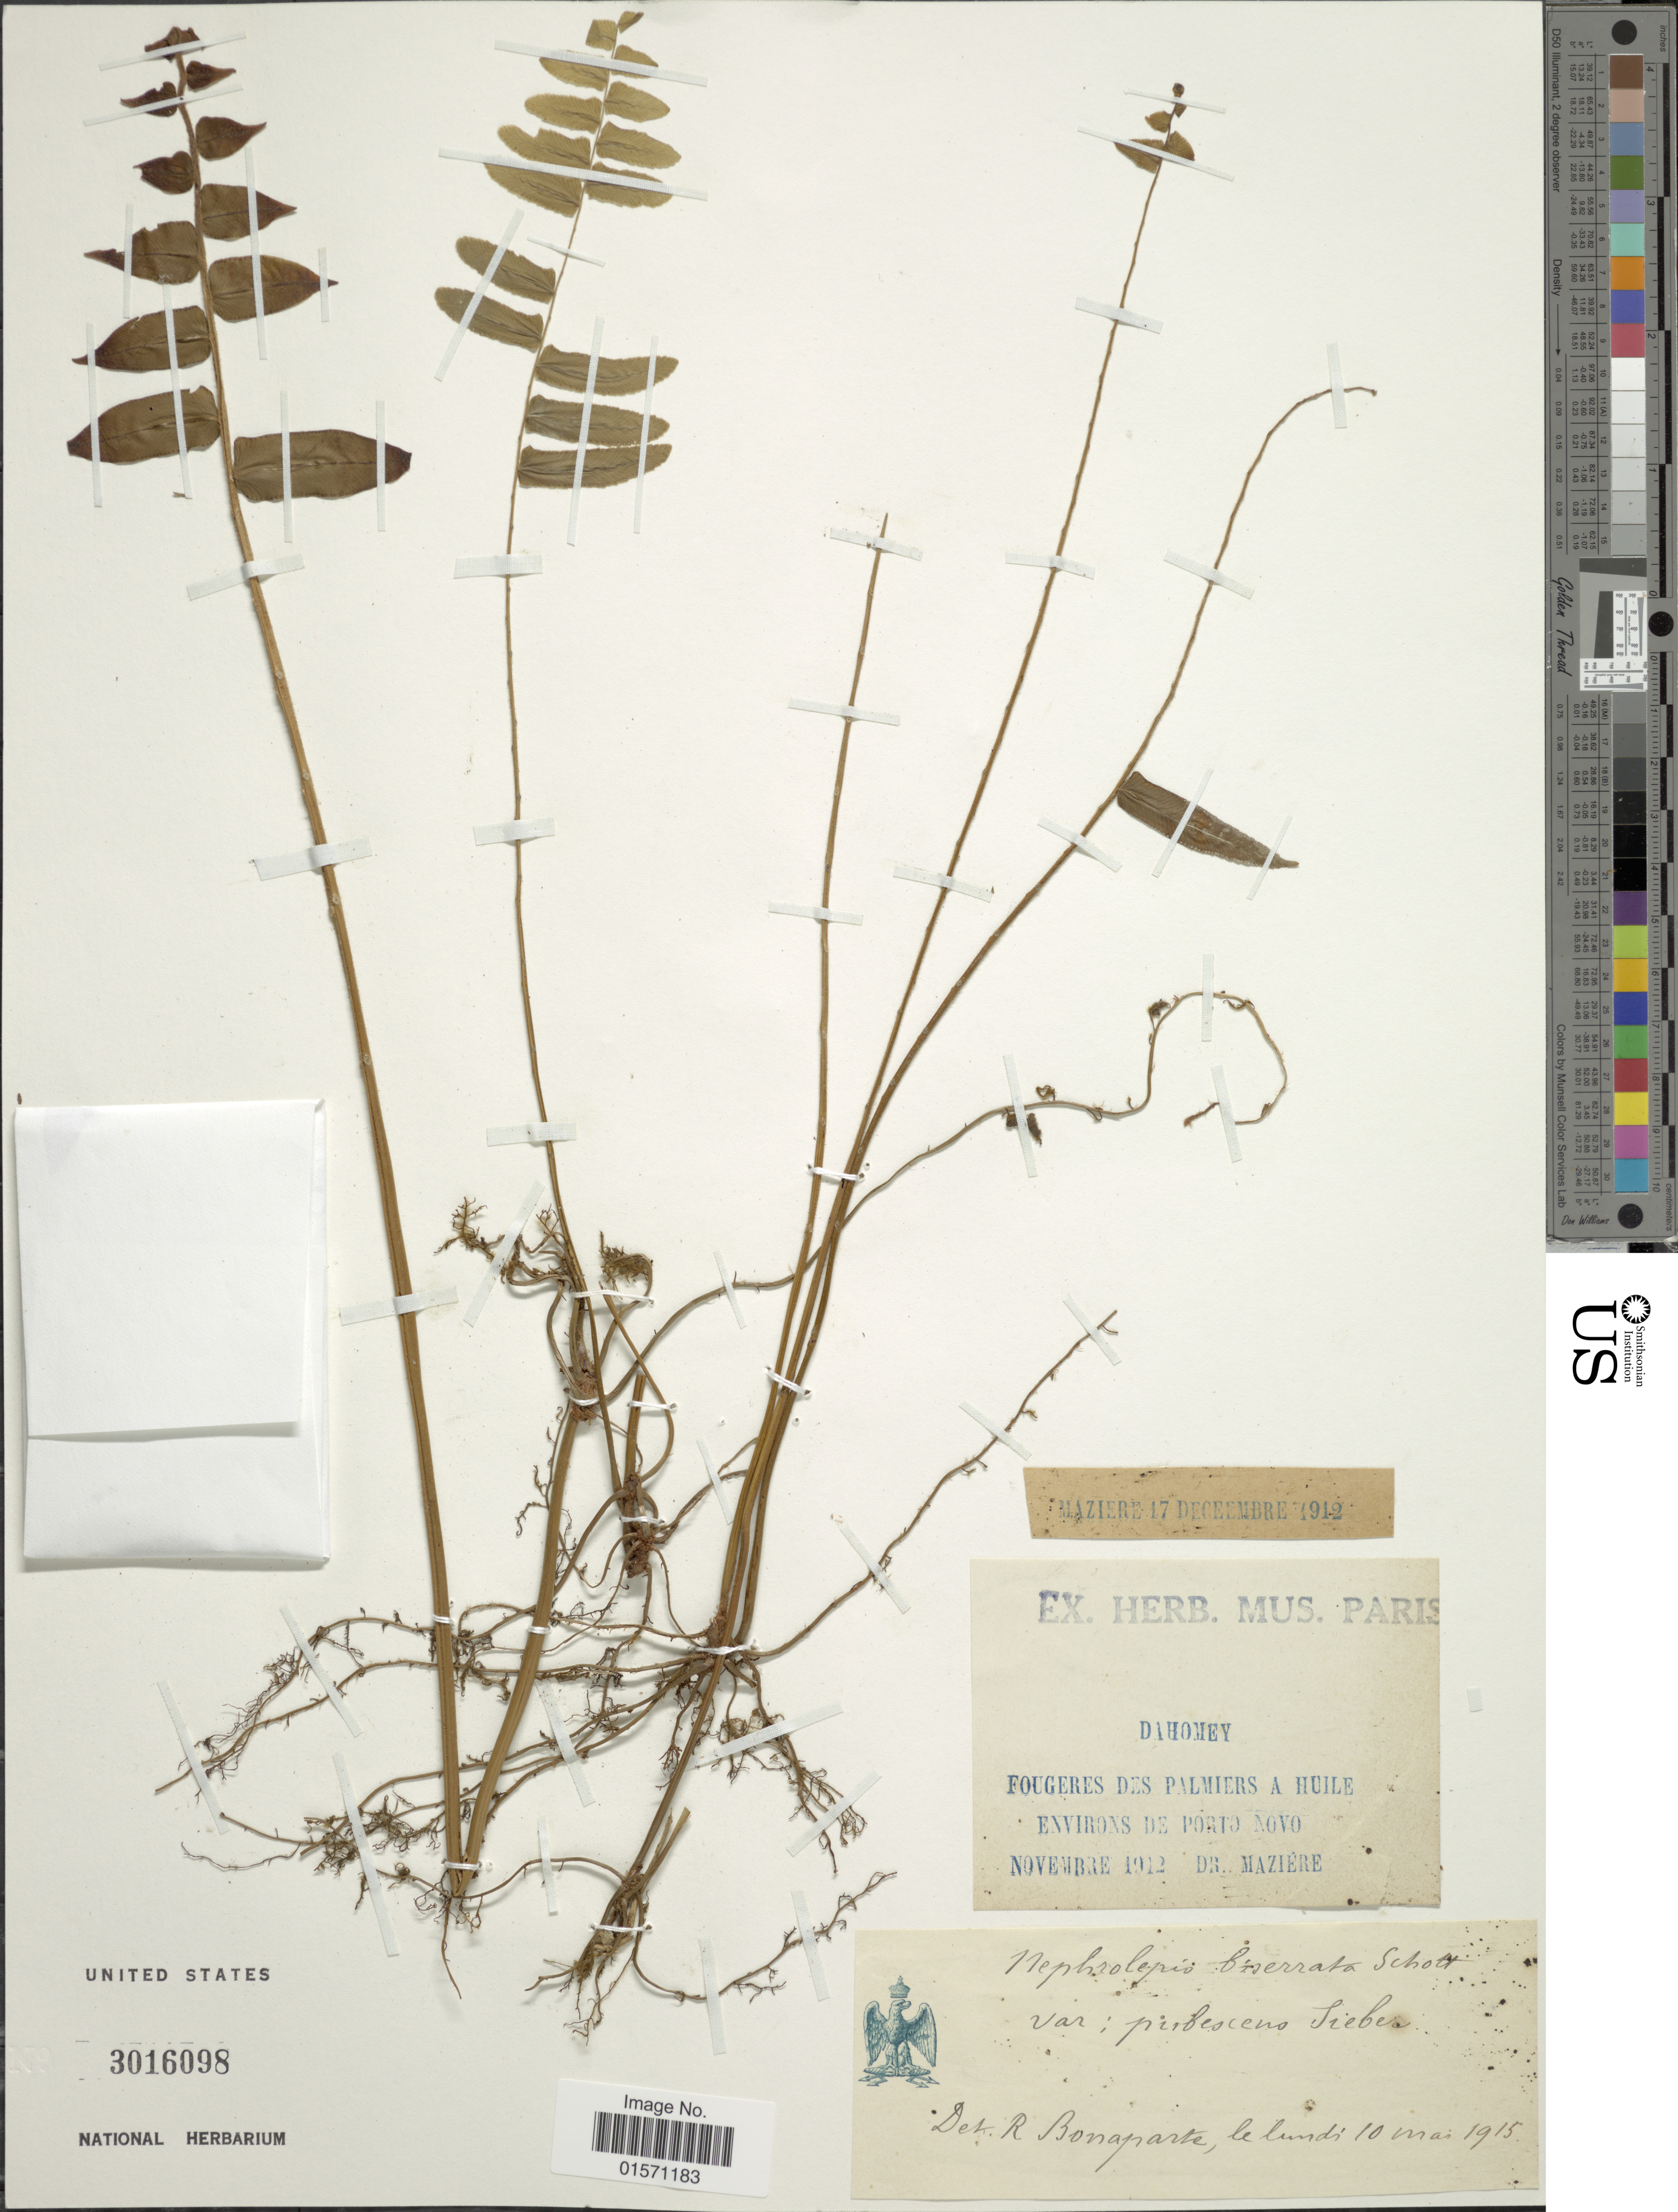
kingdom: Plantae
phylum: Tracheophyta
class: Polypodiopsida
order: Polypodiales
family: Nephrolepidaceae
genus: Nephrolepis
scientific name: Nephrolepis biserrata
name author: (Sw.) Schott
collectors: Maziére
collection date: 1912-11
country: Benin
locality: Dahomey. Palmiers A Huile. Environs de Porto Novo [unsure placement]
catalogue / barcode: US 3016098